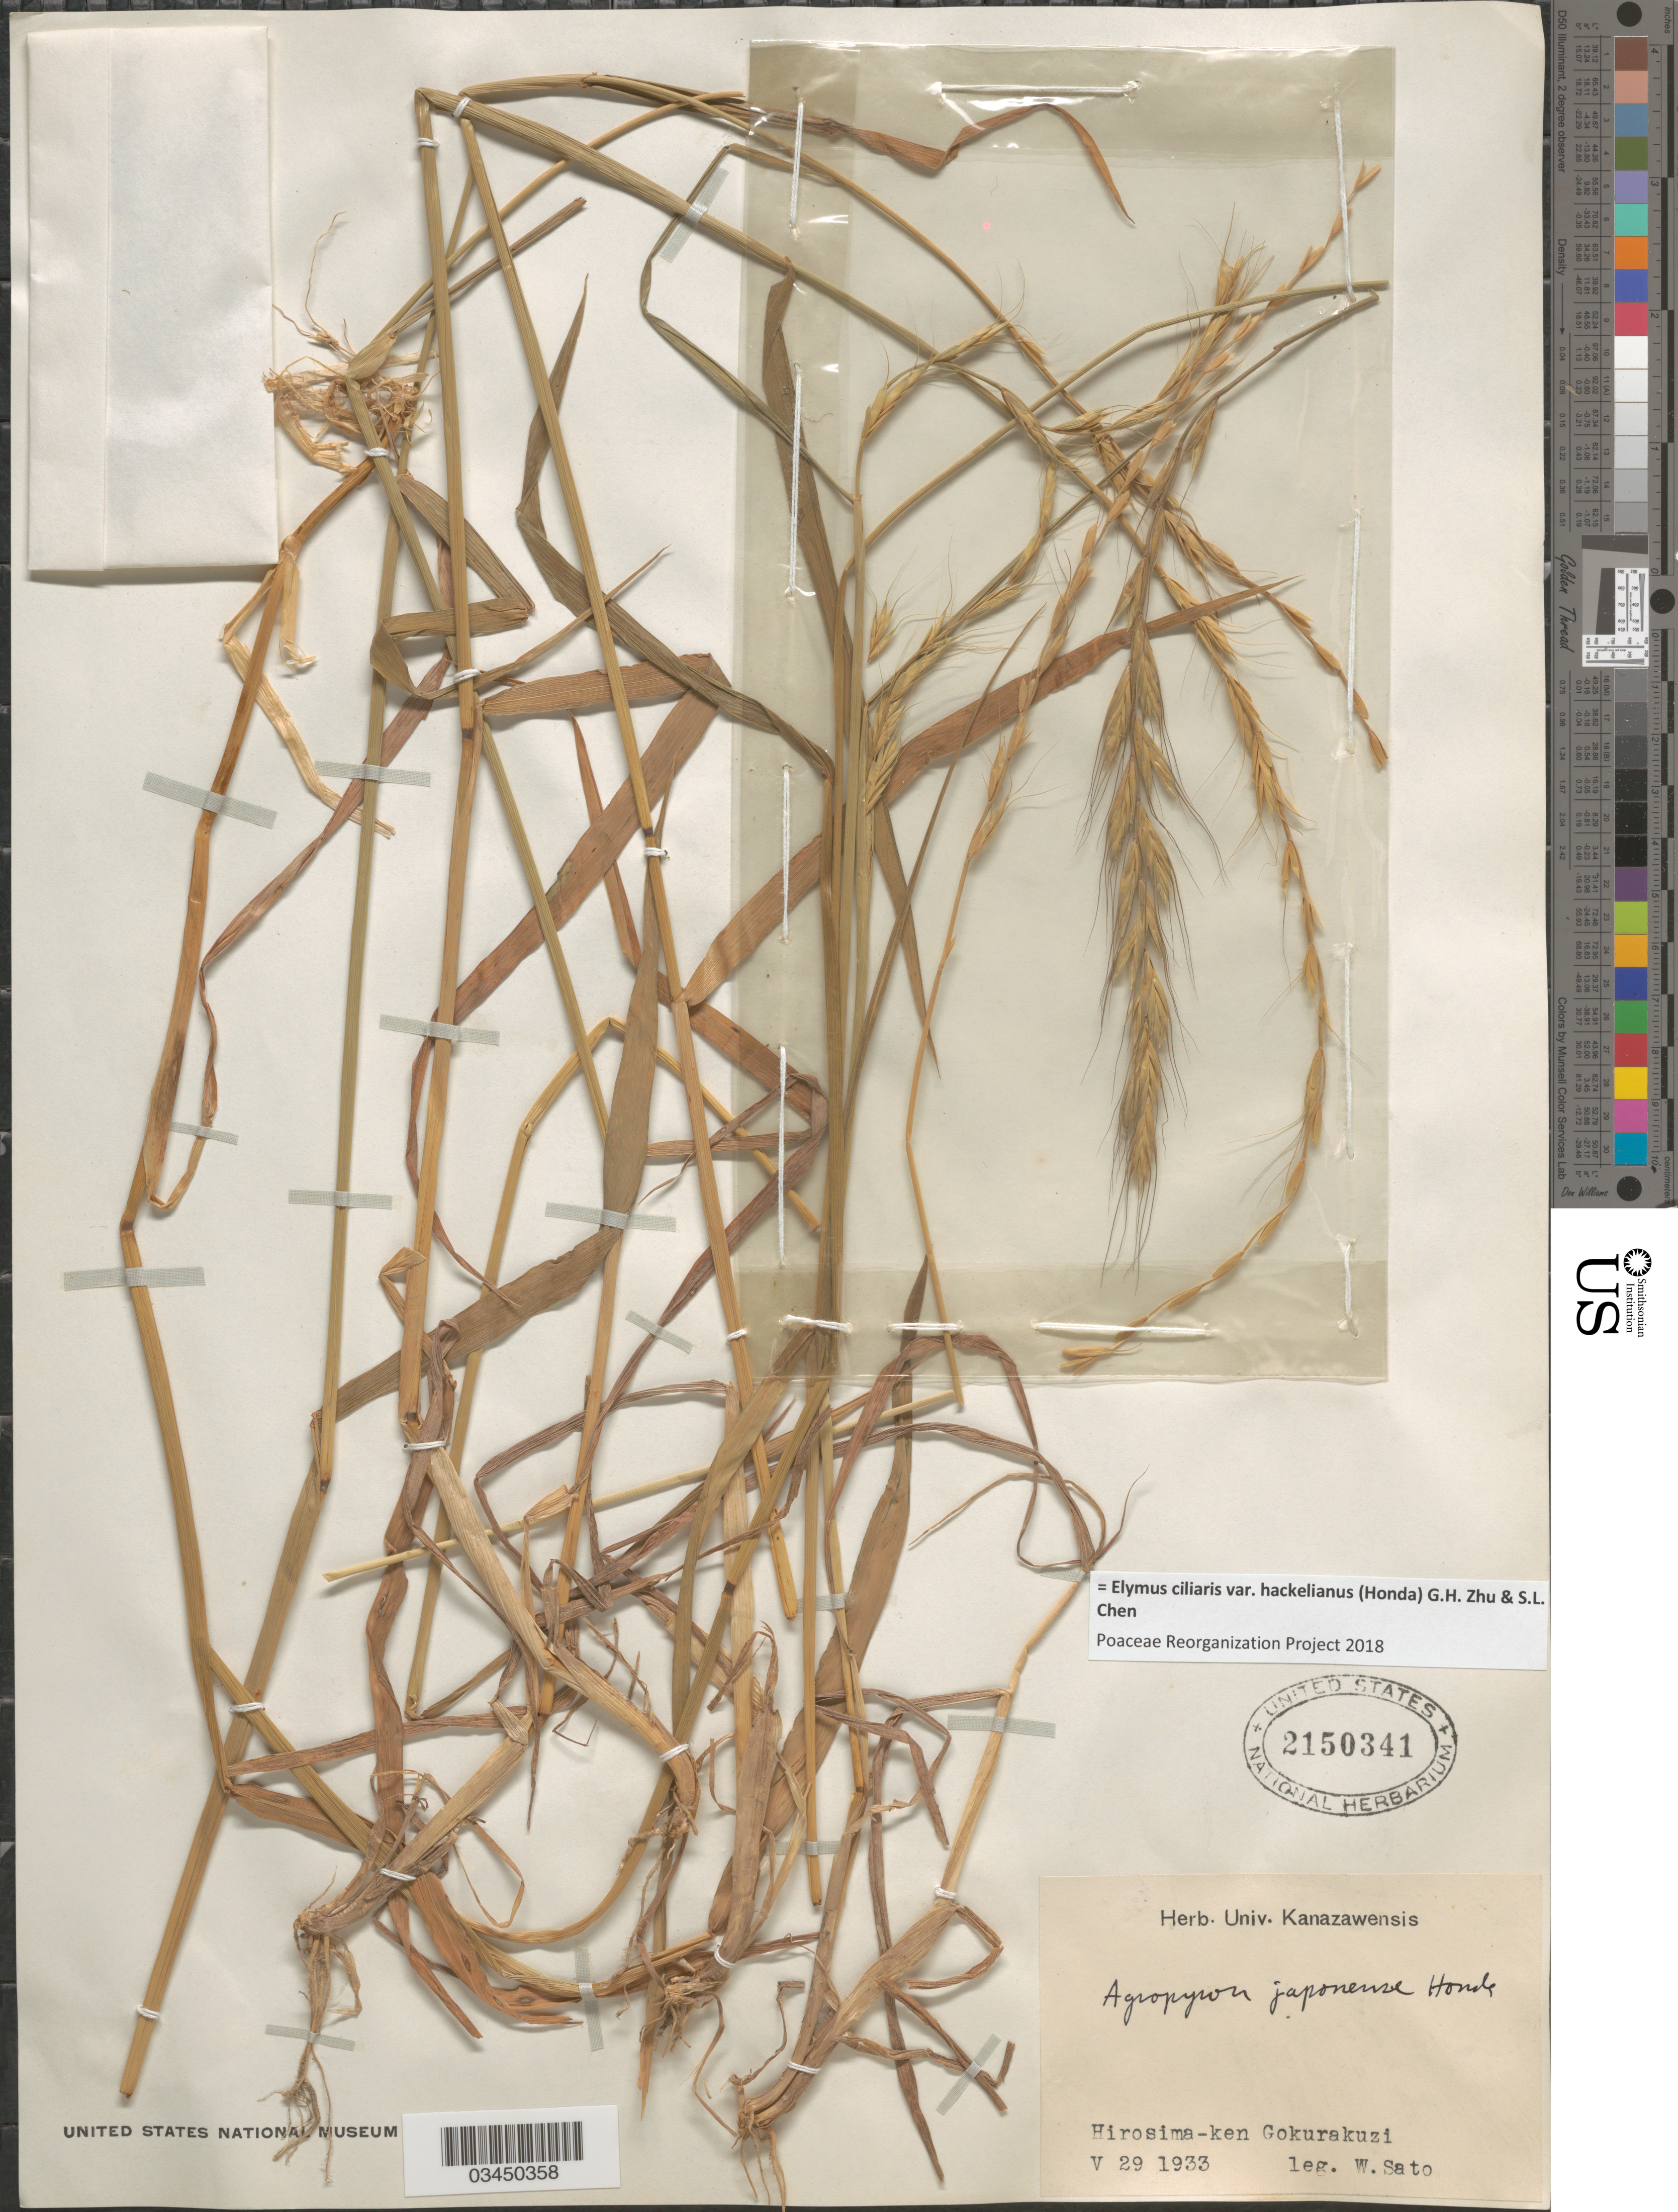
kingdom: Plantae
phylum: Tracheophyta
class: Liliopsida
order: Poales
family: Poaceae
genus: Elymus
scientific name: Elymus ciliaris var. hackelianus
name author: (Honda) G.H. Zhu & S.L. Chen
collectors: W. Sato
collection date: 1933-05-29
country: Japan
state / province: Hirosima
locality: Hirosima-ken Gokurakuzi.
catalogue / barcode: US 2150341